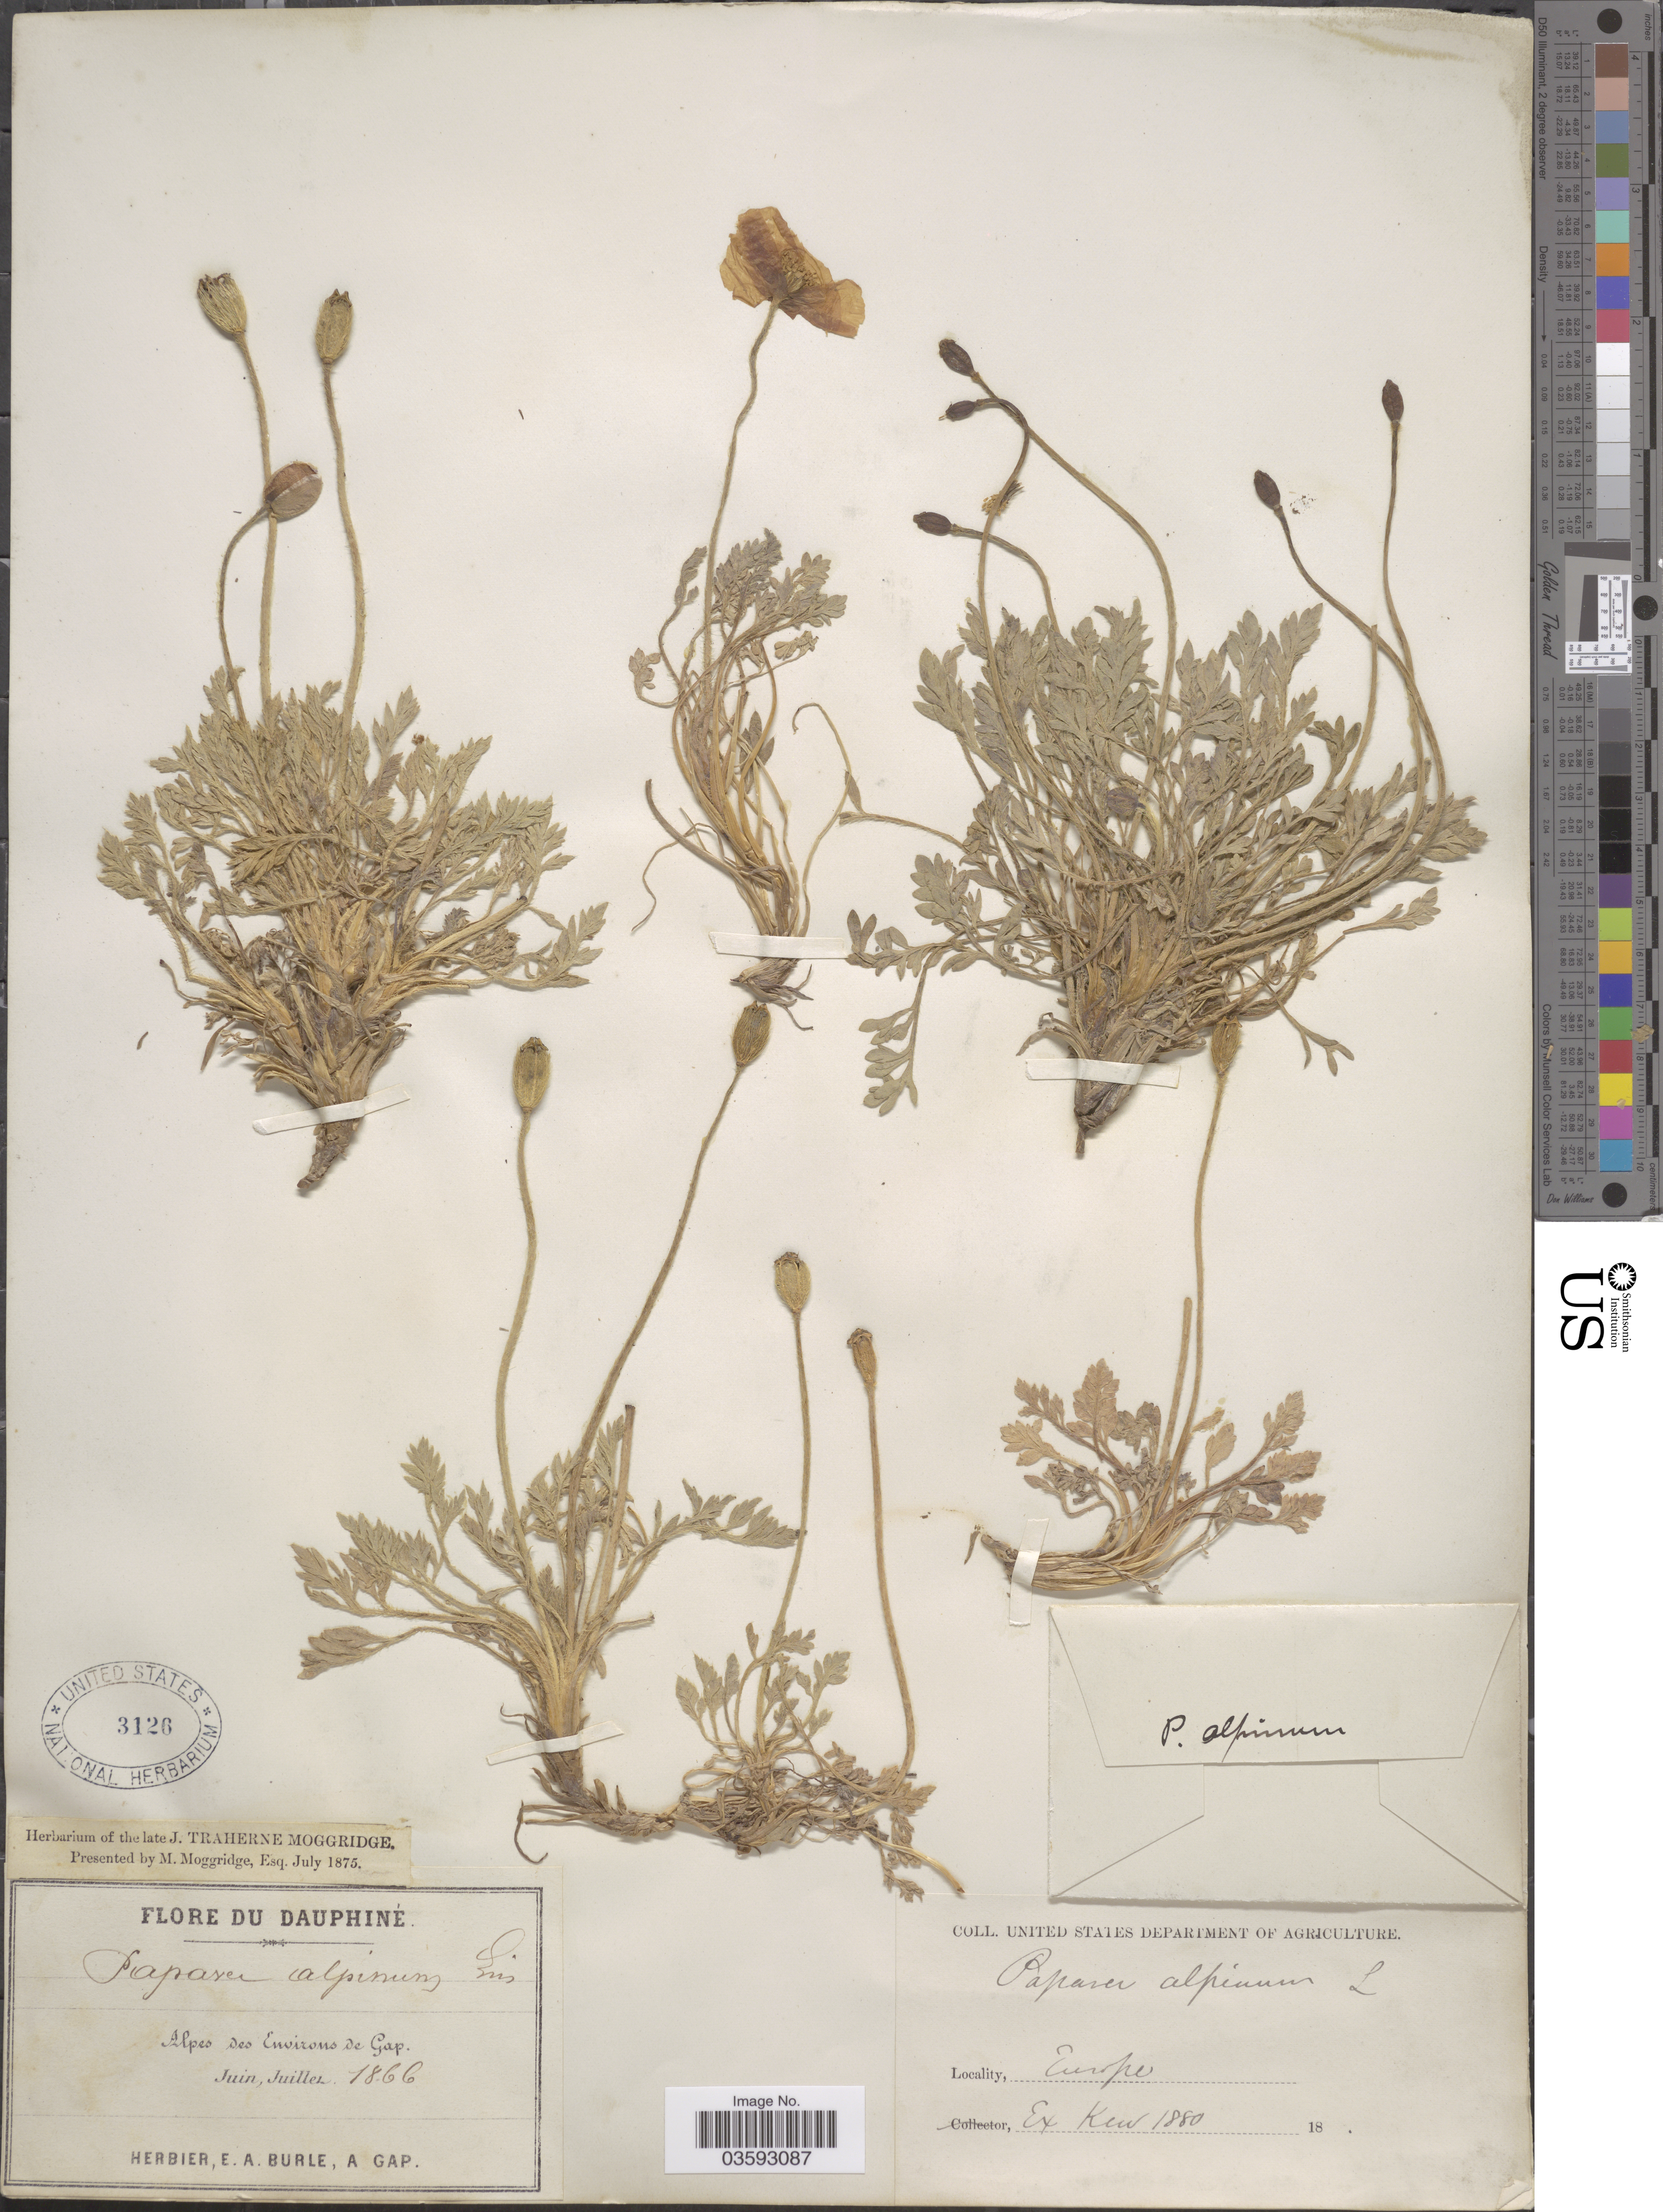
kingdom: Plantae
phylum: Tracheophyta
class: Magnoliopsida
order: Ranunculales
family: Papaveraceae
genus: Papaver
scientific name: Papaver alpinum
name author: L.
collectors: ex herb. E. A. Burle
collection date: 1866-06/1866-07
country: France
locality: Dauphiné. Alpes des Environs de Gap. Europe.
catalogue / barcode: US 3126